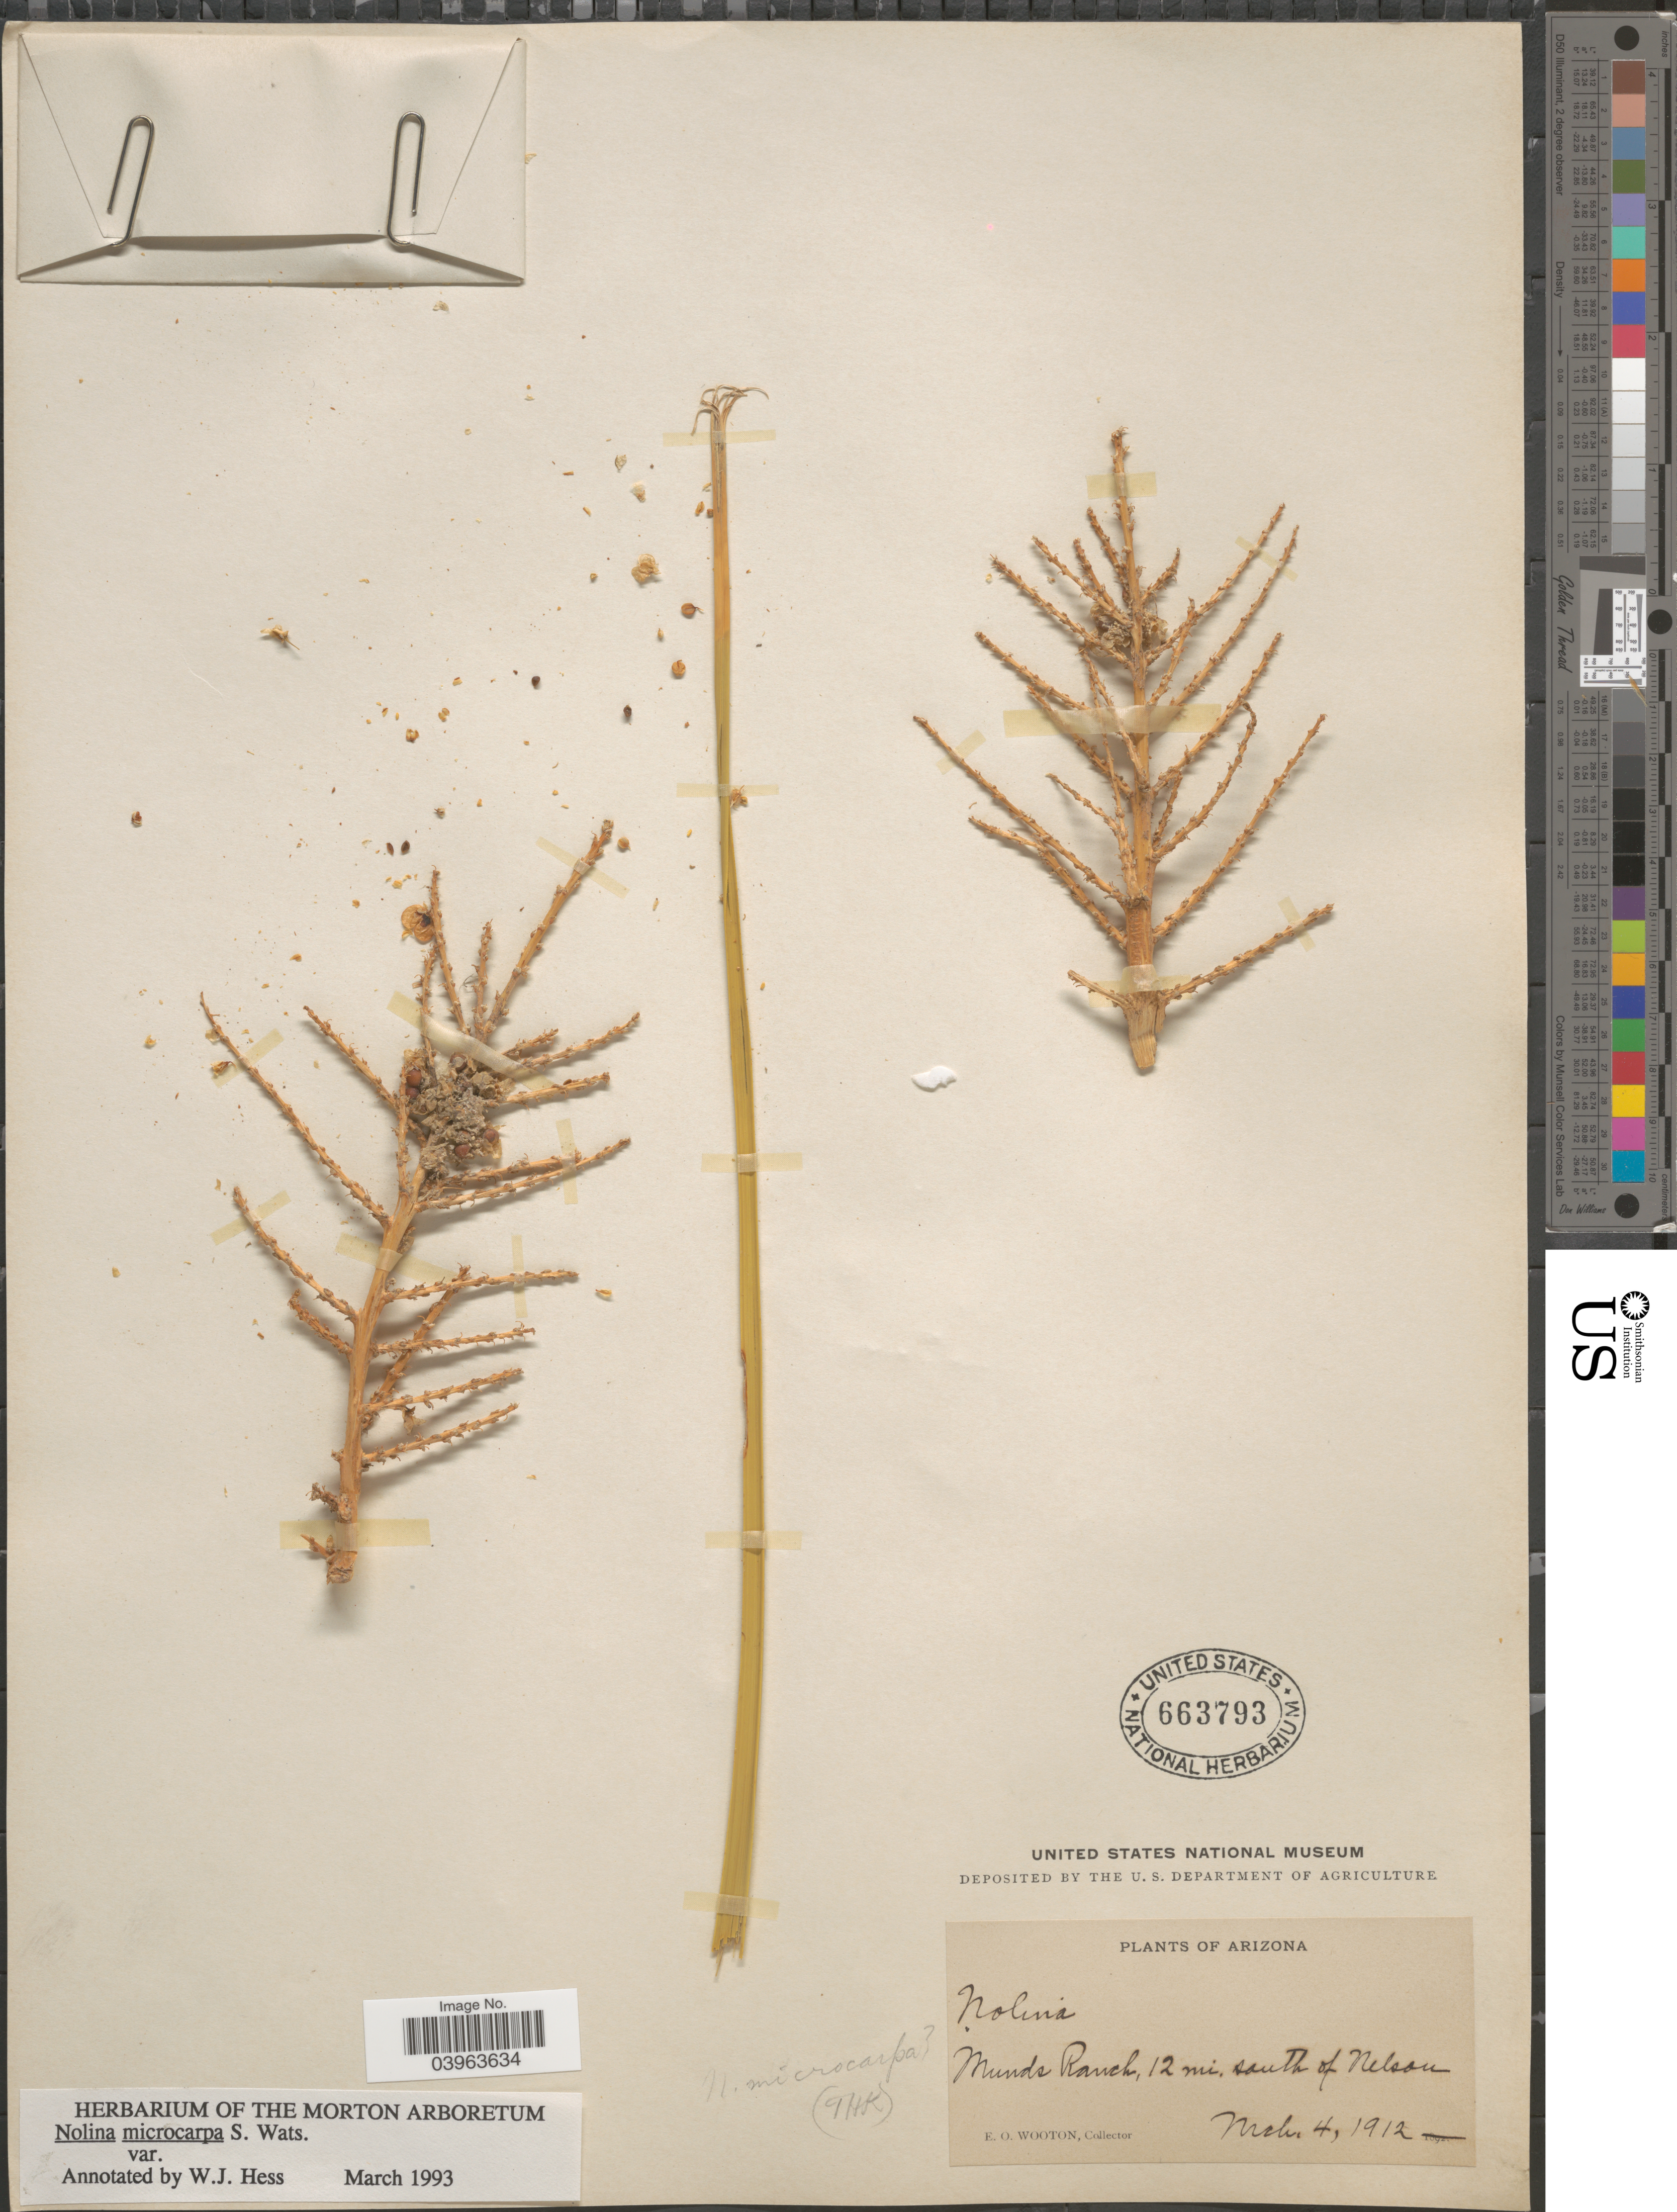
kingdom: Plantae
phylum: Tracheophyta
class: Liliopsida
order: Asparagales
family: Asparagaceae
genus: Nolina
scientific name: Nolina microcarpa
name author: S. Watson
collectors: E. O. Wooton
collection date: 1912-03-04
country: United States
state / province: Arizona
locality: Munds Ranch, 12 mi. south of Nelson.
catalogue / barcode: US 663793